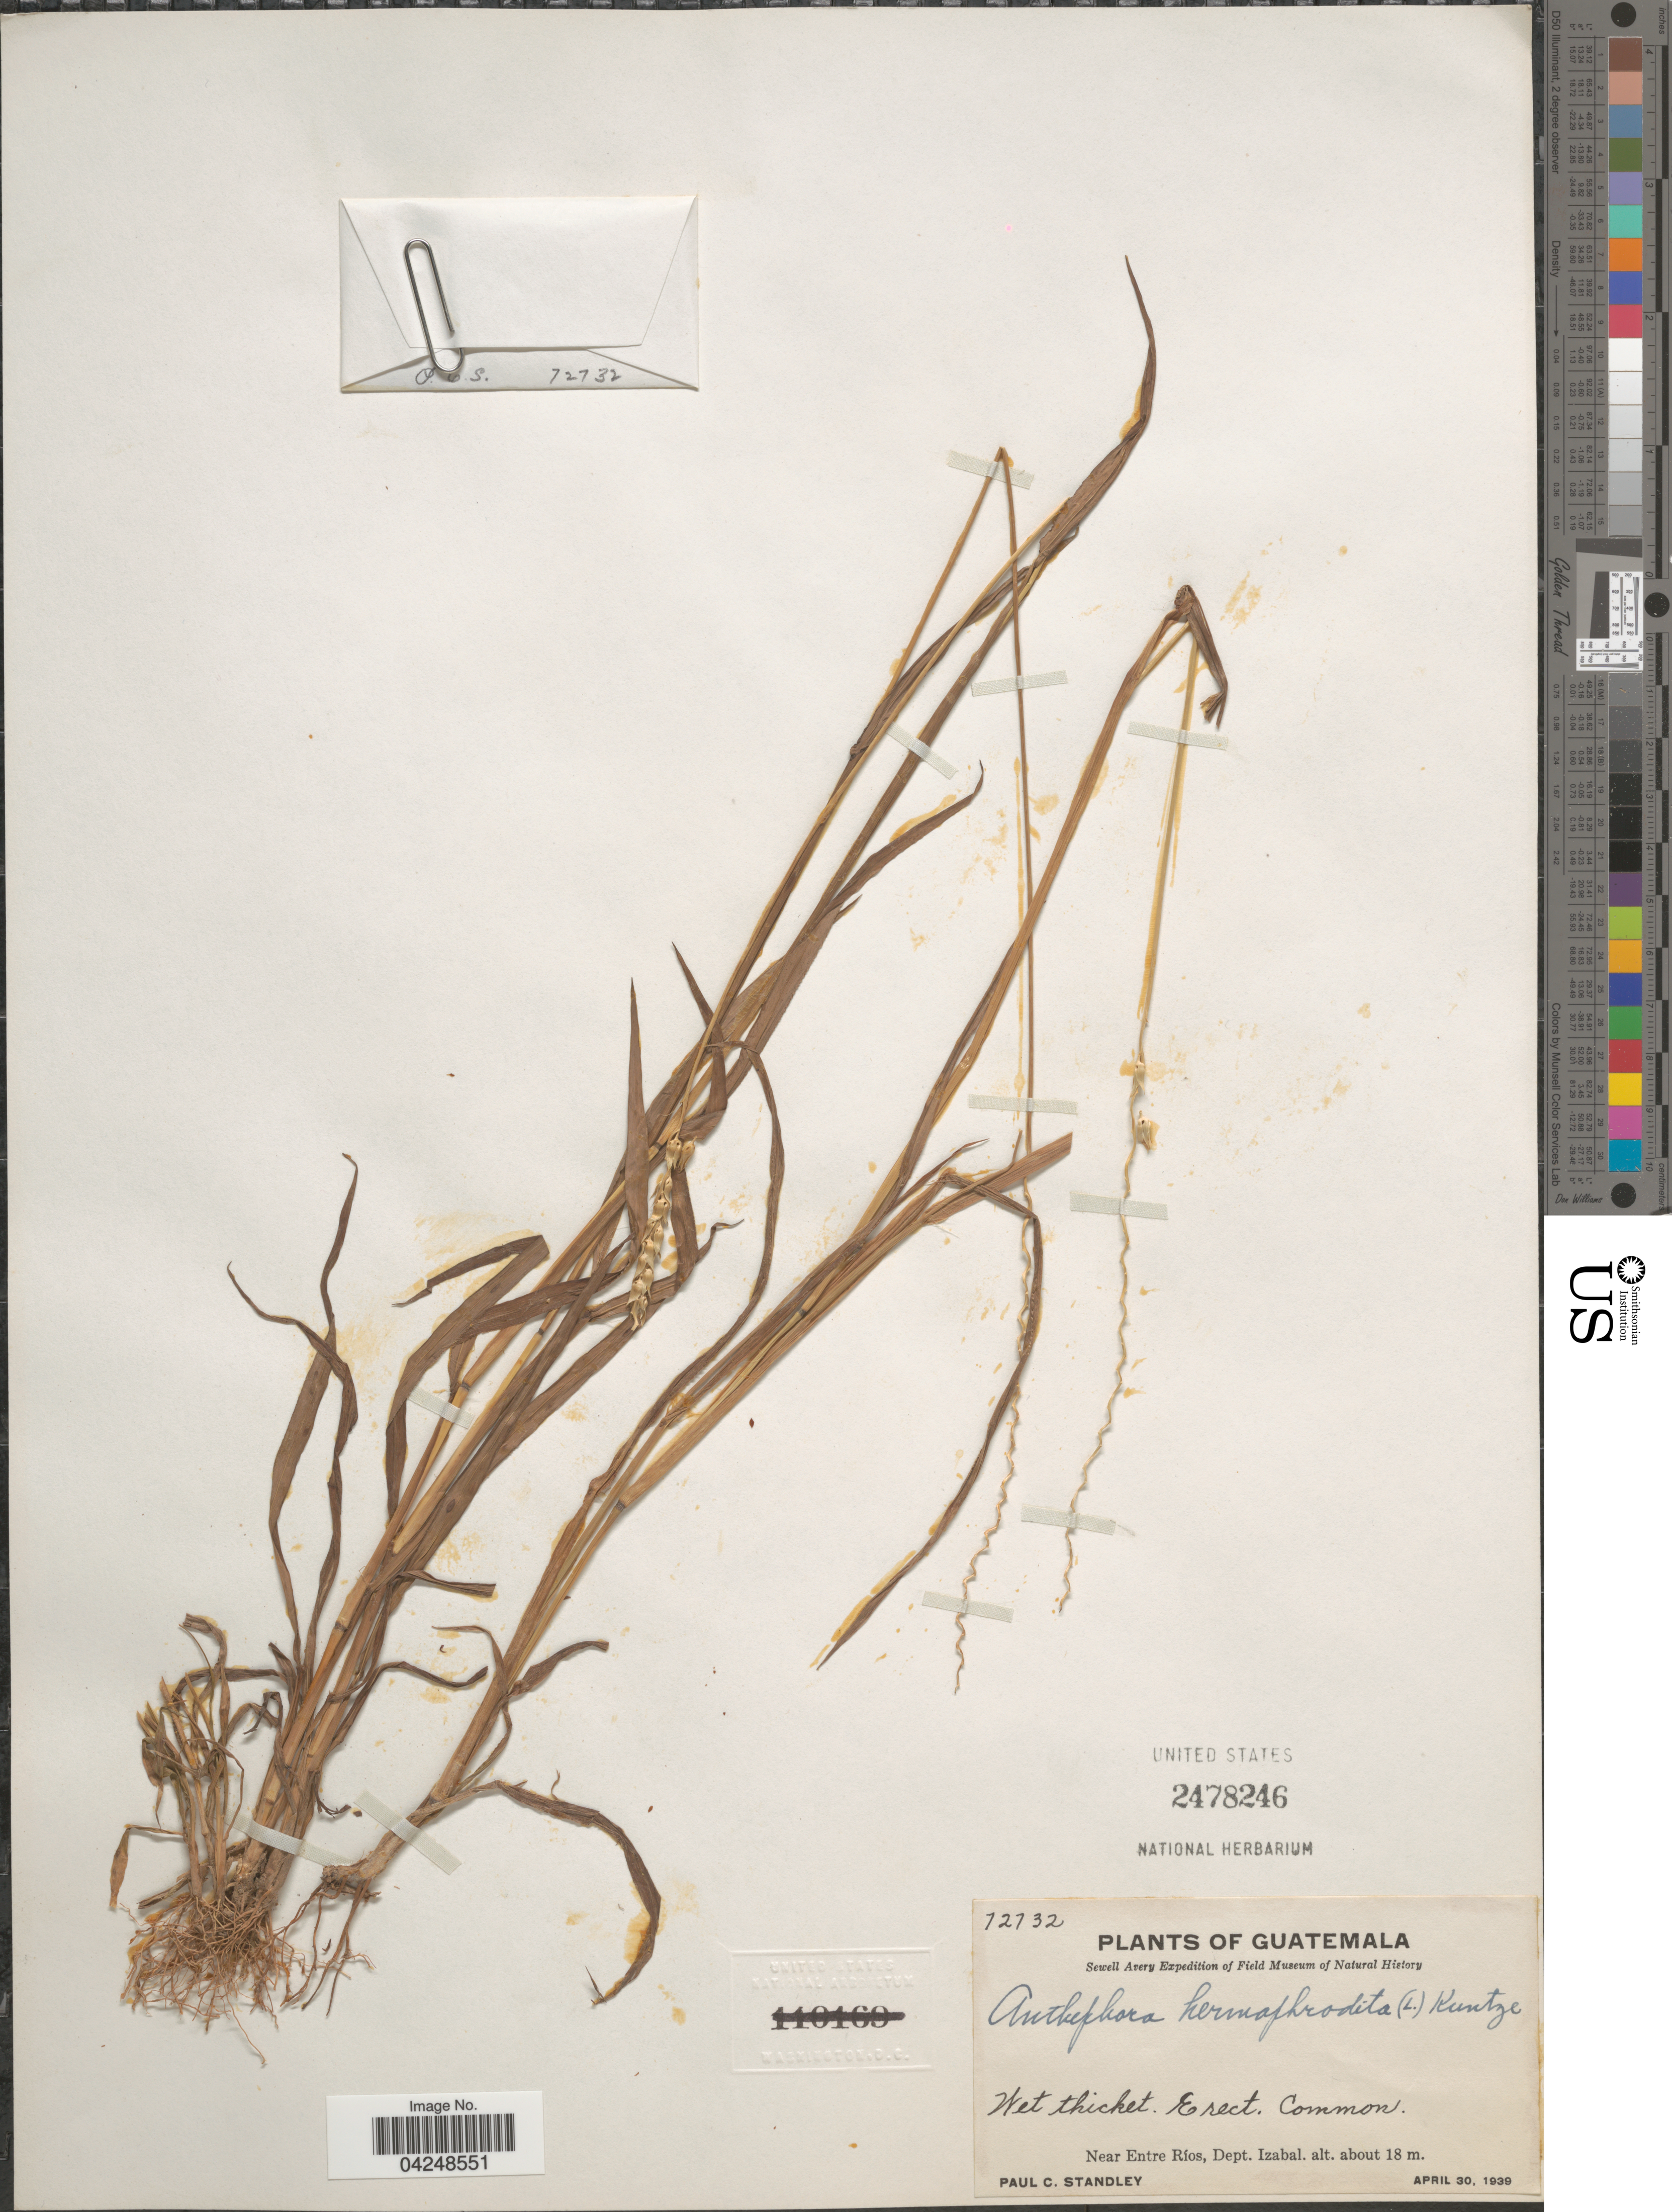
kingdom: Plantae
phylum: Tracheophyta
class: Liliopsida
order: Poales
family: Poaceae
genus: Anthephora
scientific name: Anthephora hermaphrodita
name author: (L.) Kuntze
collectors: P. C. Standley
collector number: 12732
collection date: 1939-04-30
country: Guatemala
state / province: Izabal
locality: Sewell Avery Expedition of Field Museum of Natural History. Near Entre Ríos, Dept. Izabal.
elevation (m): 18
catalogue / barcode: US 2478246